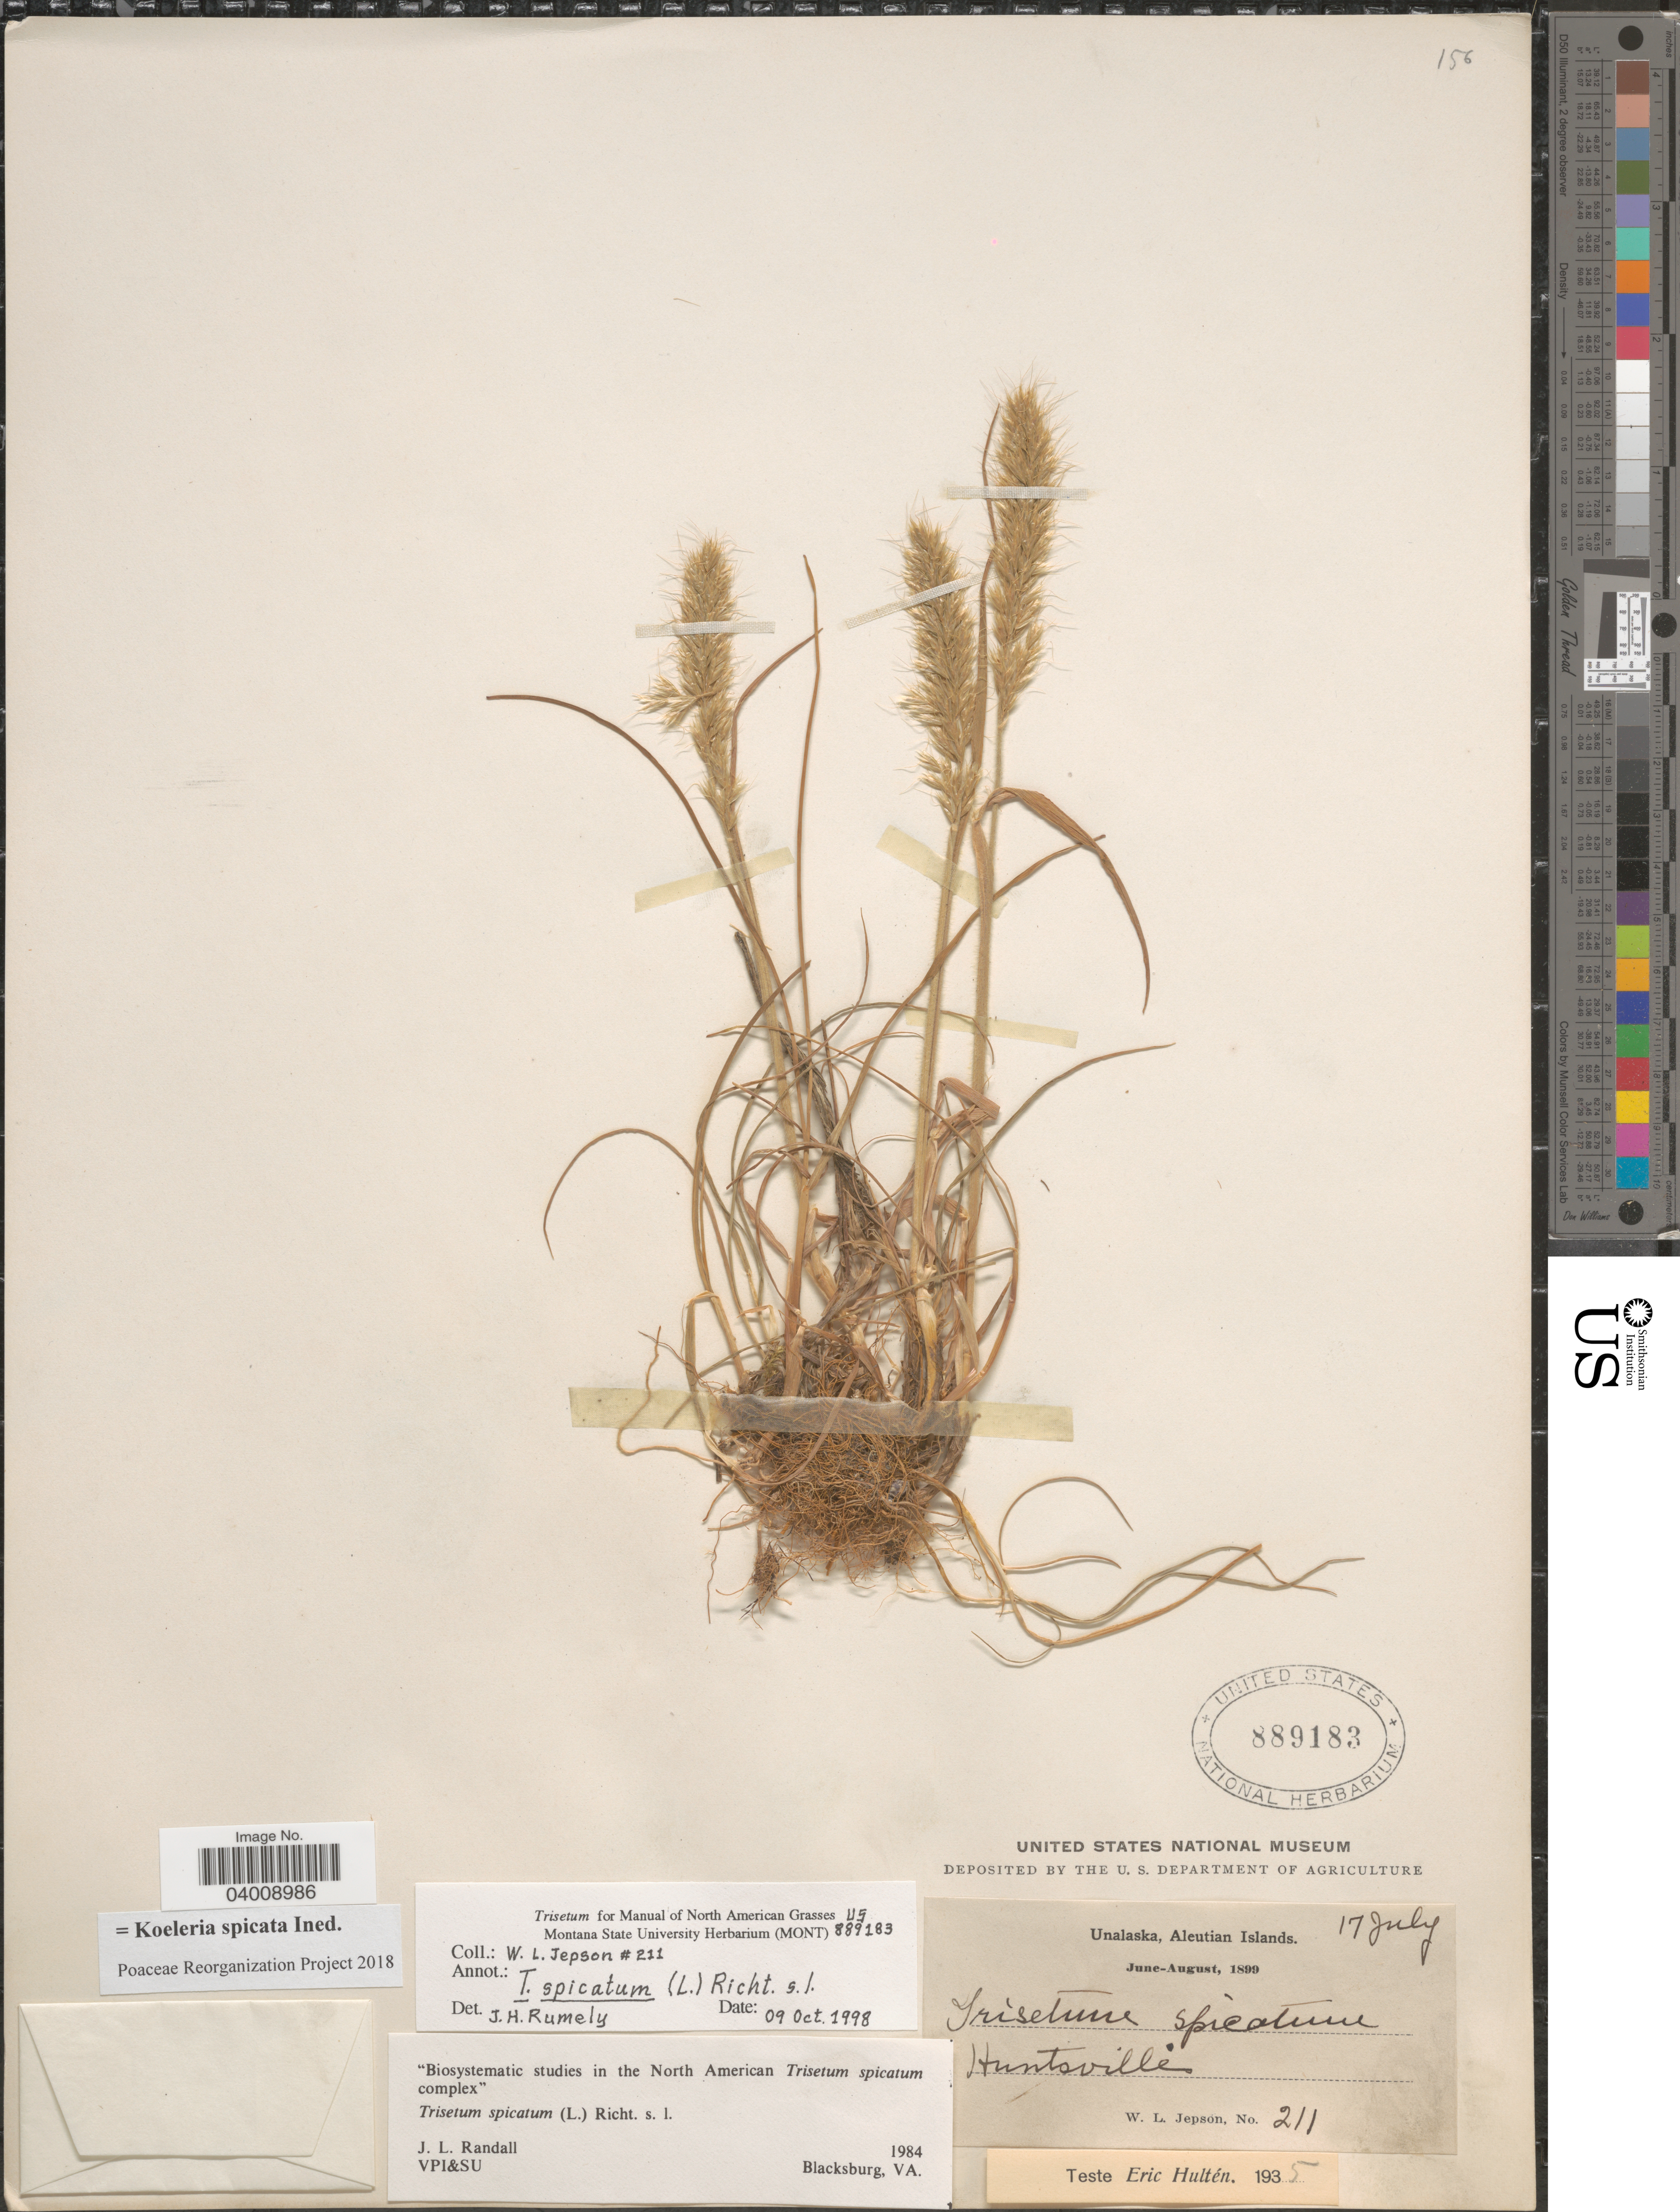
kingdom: Plantae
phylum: Tracheophyta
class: Liliopsida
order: Poales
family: Poaceae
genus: Koeleria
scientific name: Koeleria spicata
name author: (L.) Barberá et al.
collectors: W. L. Jepson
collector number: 211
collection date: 1899-08-06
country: United States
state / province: Alaska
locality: Unalaska, Aleutian Islands. Huntsville.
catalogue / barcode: US 889183